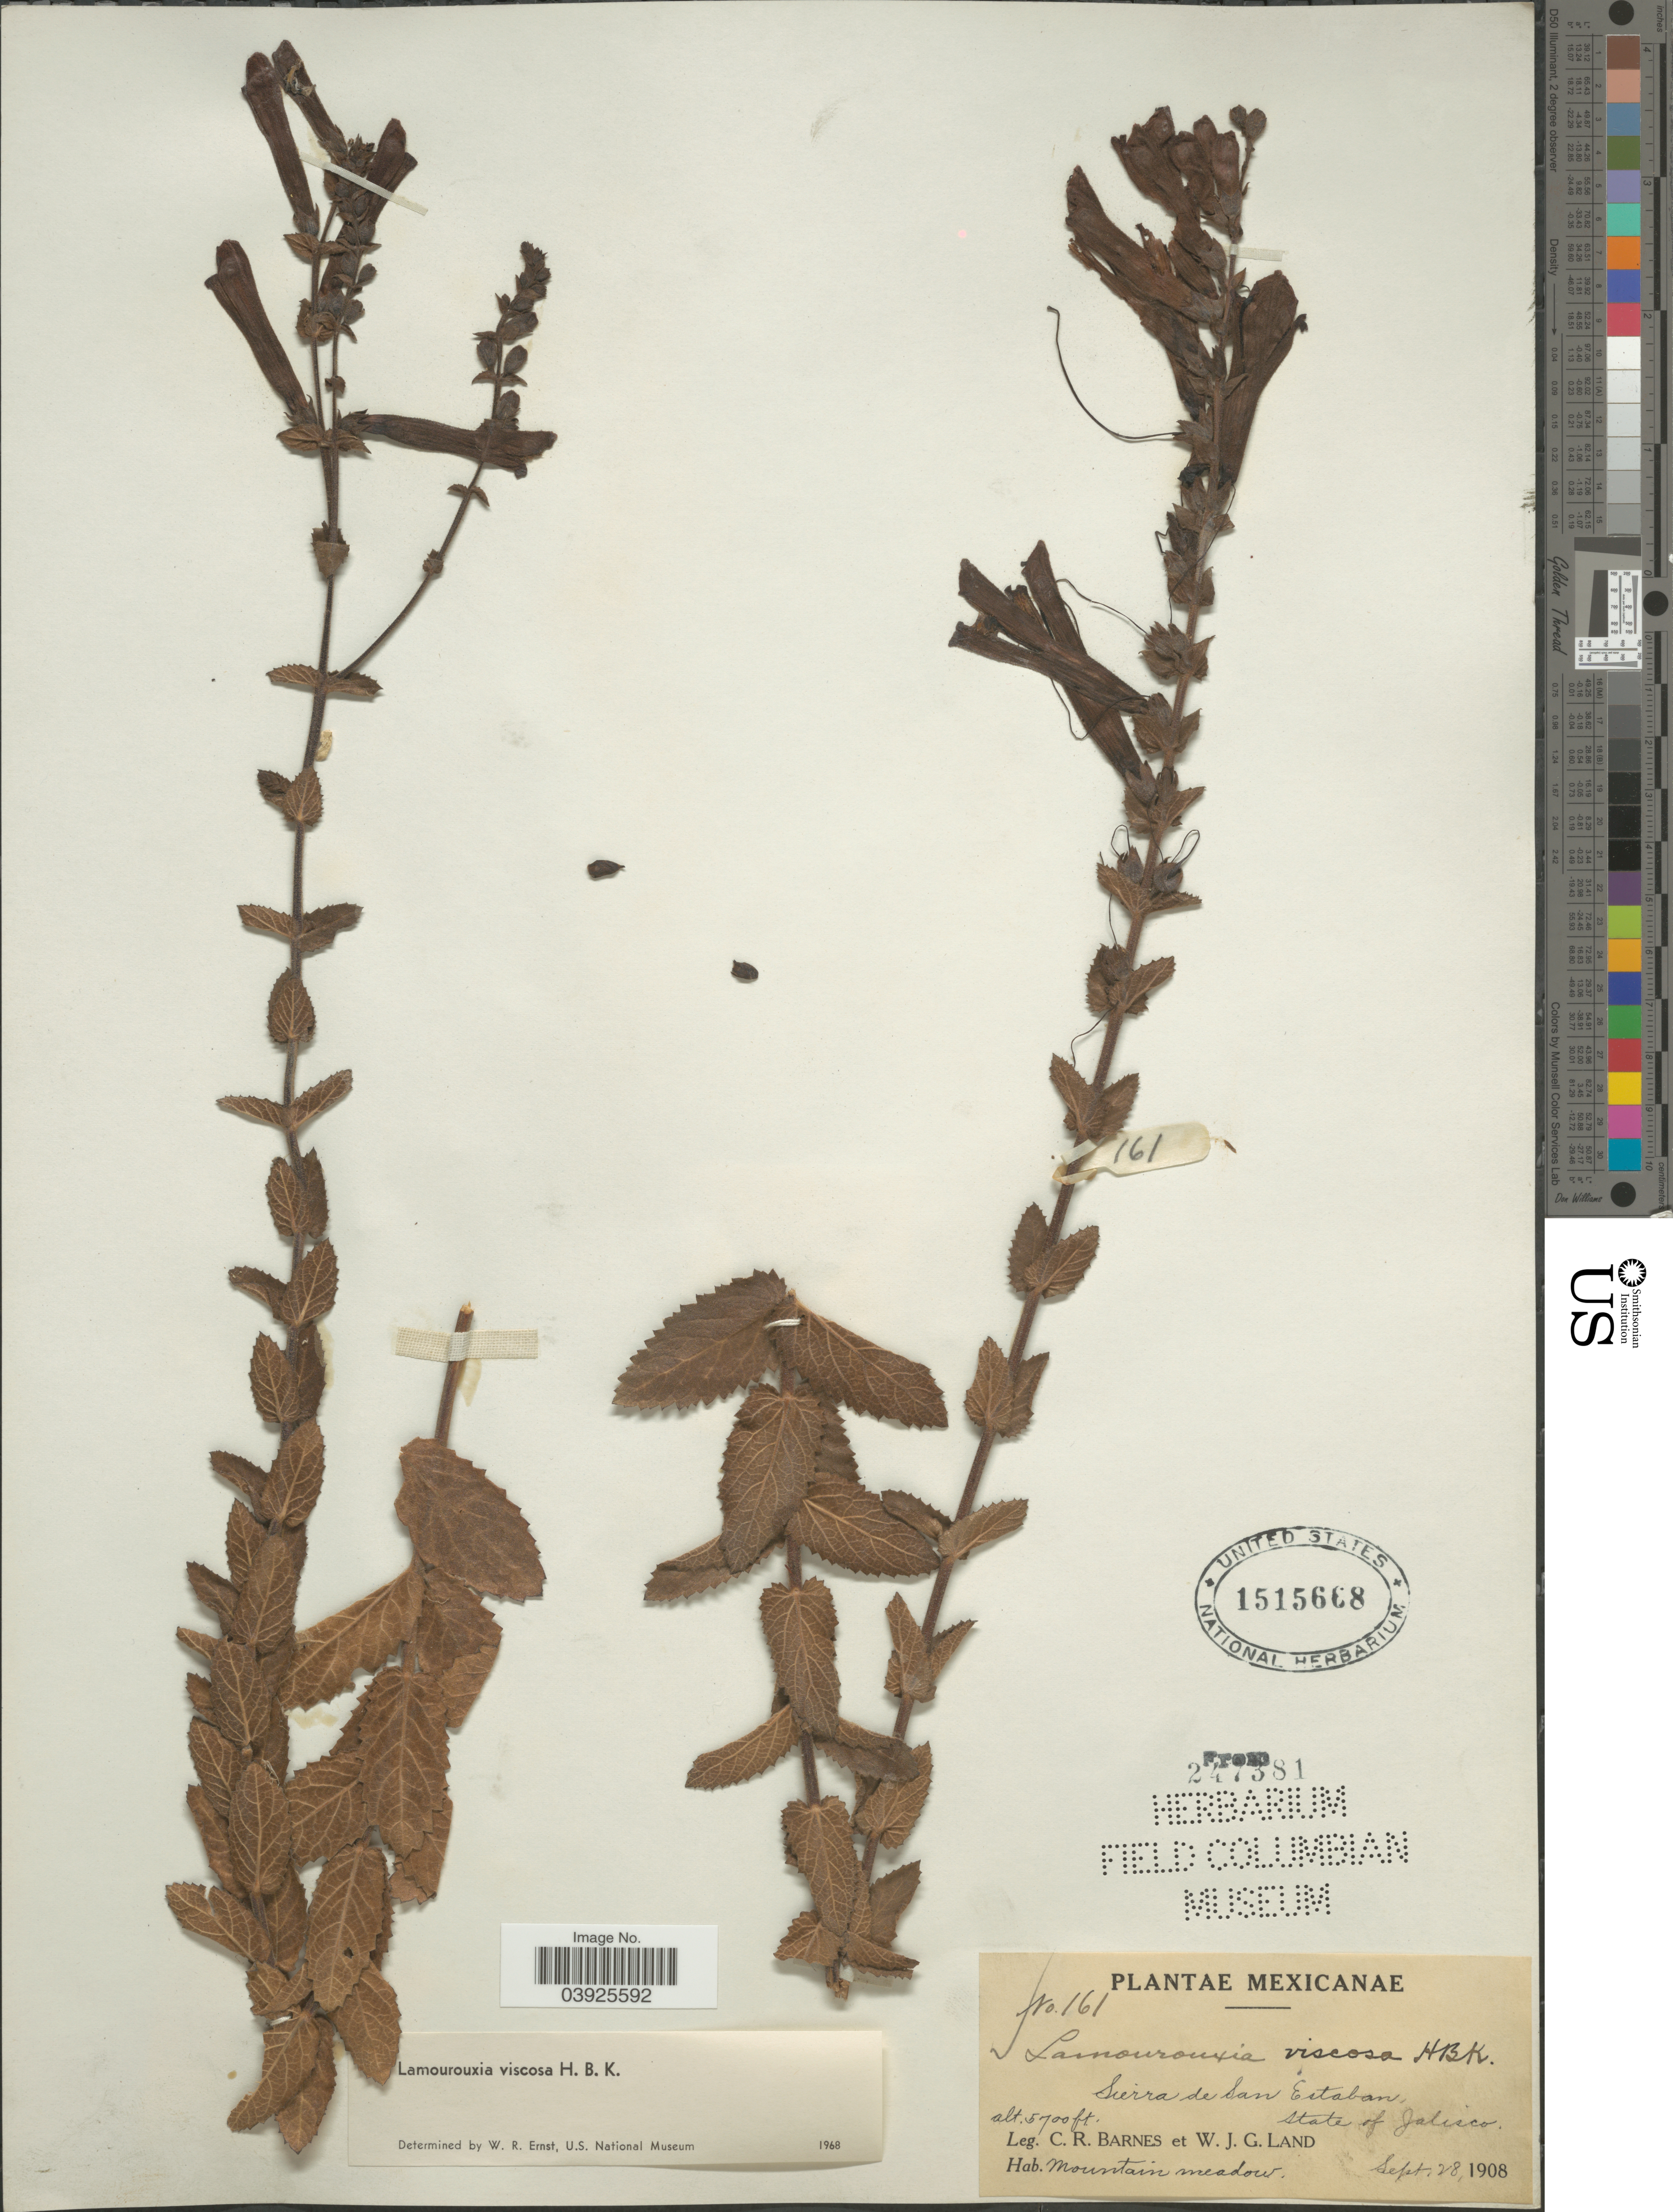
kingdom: Plantae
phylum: Tracheophyta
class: Magnoliopsida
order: Lamiales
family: Orobanchaceae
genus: Lamourouxia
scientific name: Lamourouxia viscosa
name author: Kunth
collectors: C. R. Barnes & W. J. G. Land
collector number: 161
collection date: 1908-09-28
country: Mexico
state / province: Jalisco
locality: Sierra de San Estaban.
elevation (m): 1737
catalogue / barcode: US 1515668